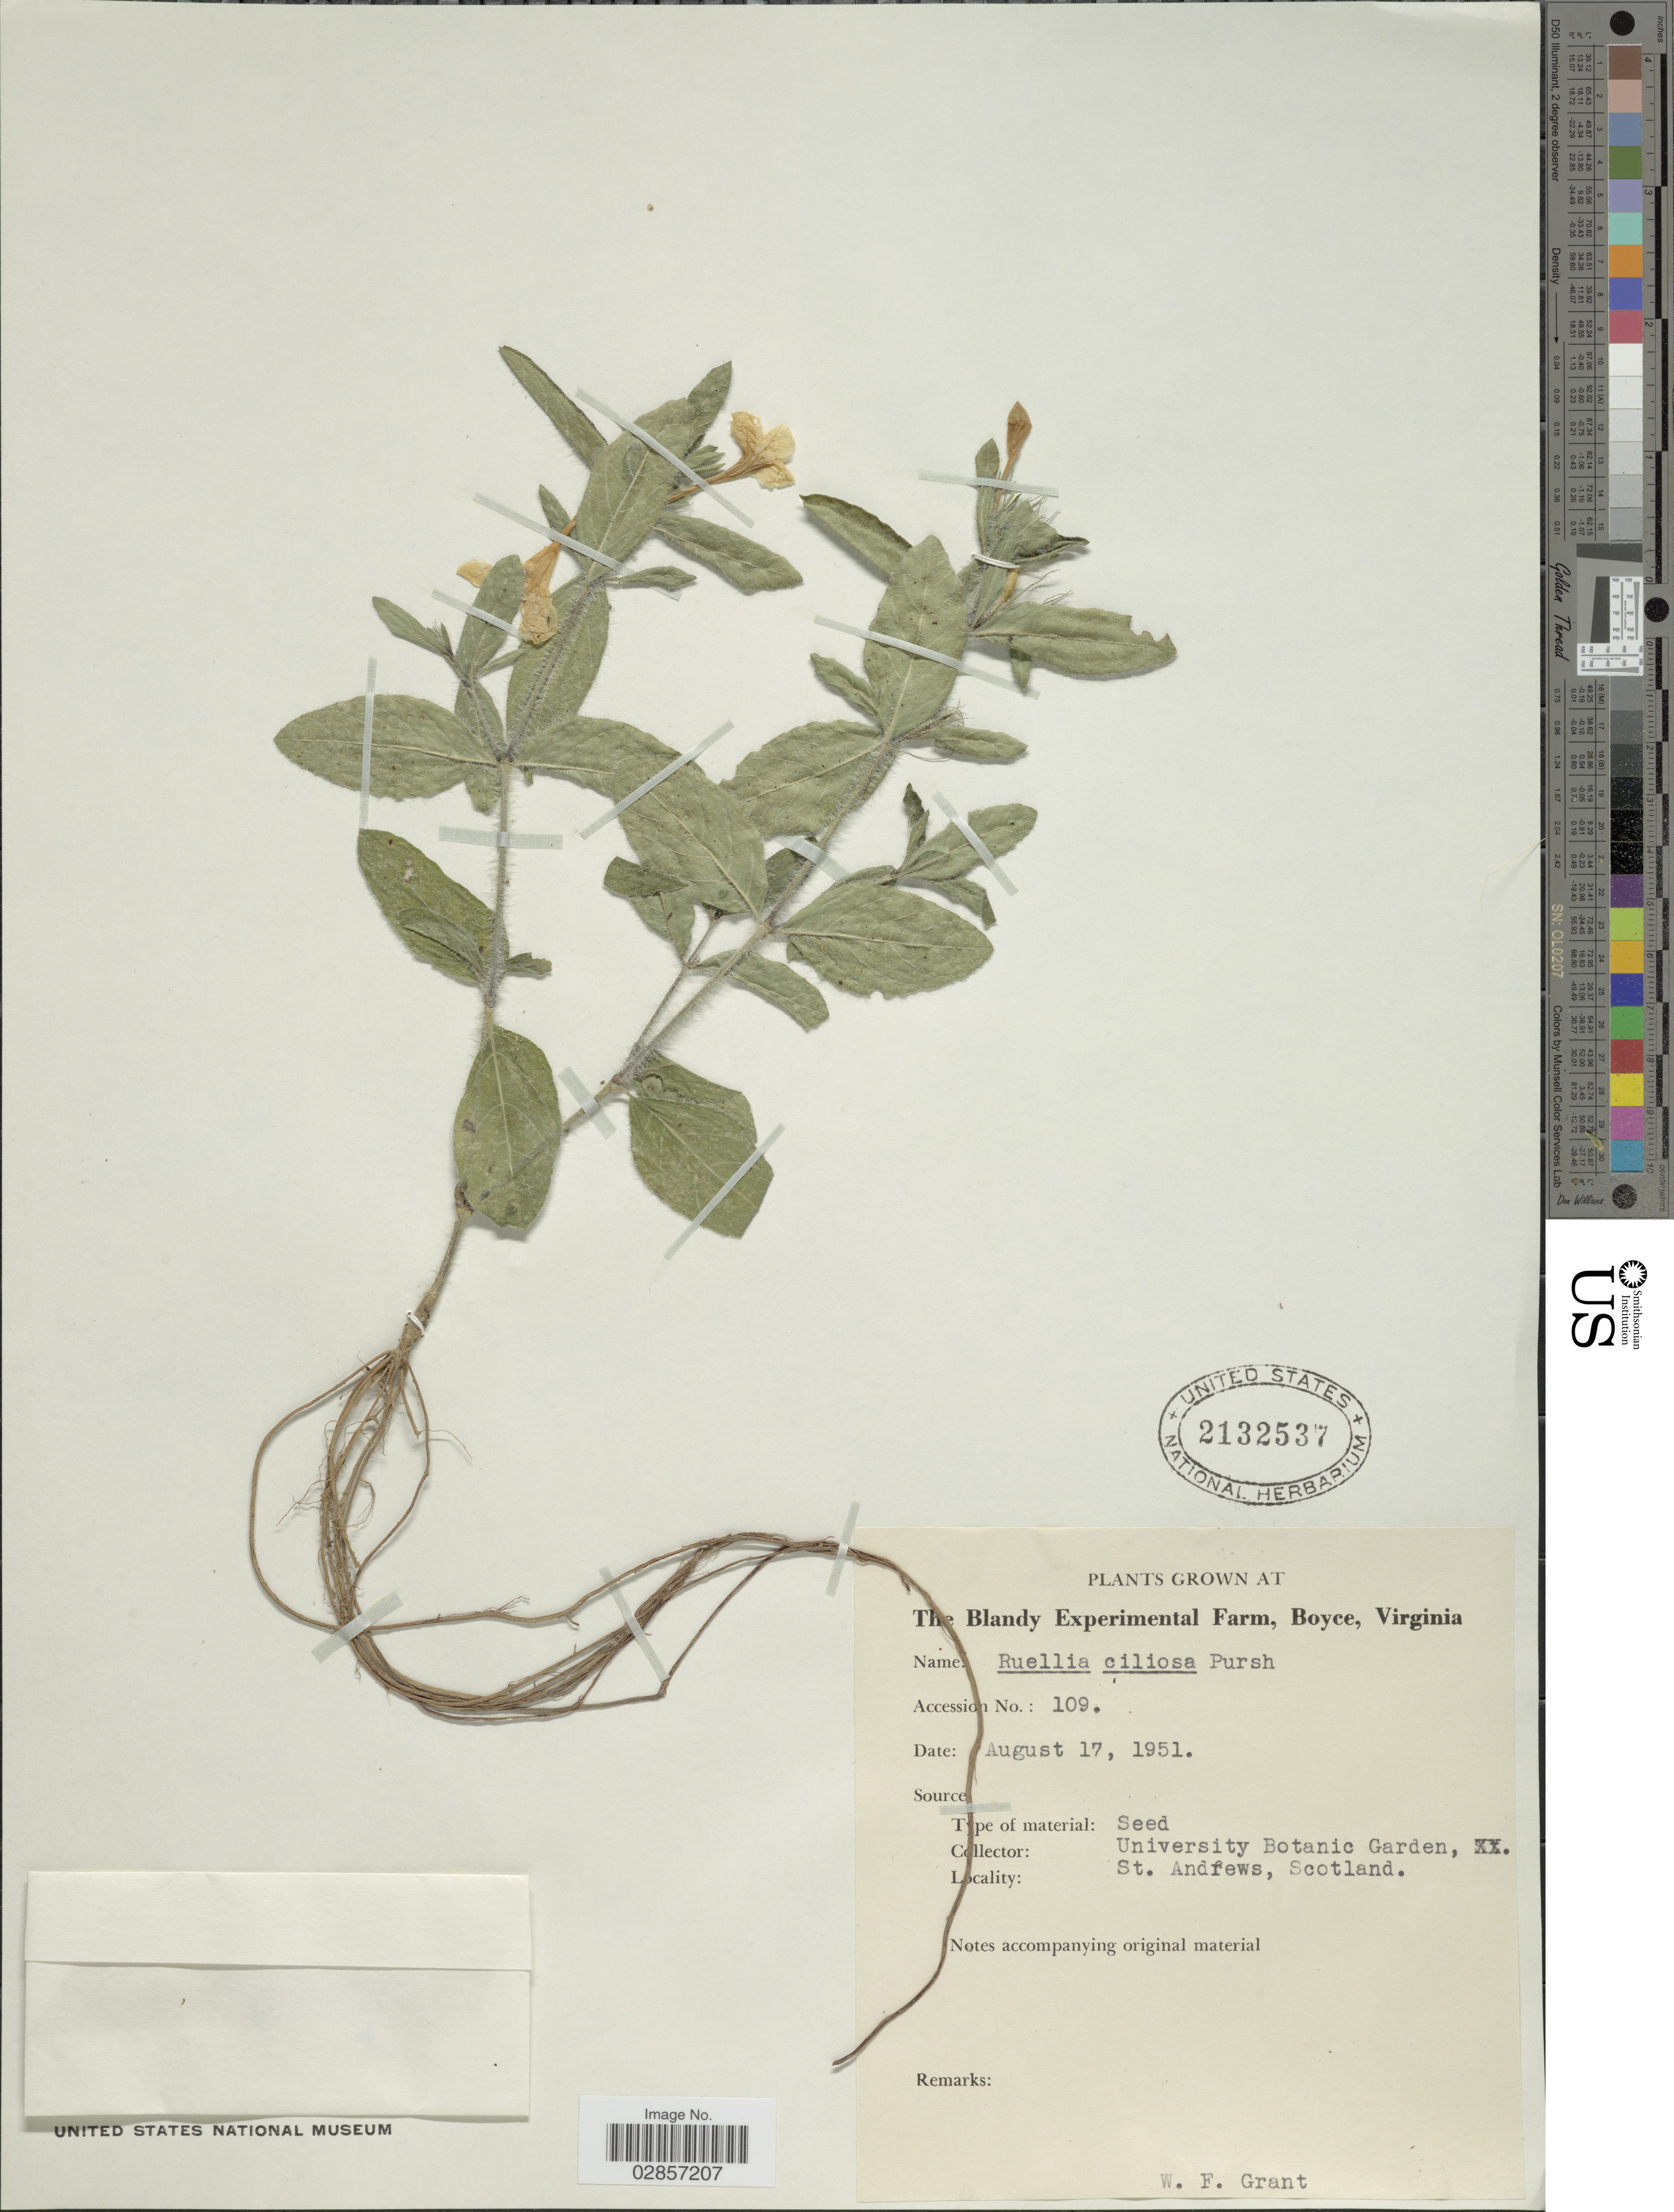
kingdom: Plantae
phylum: Tracheophyta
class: Magnoliopsida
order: Lamiales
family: Acanthaceae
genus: Ruellia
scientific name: Ruellia humilis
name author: Nutt.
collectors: University of Virginia Botanic Garden & W. Grant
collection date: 1951-08-17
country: United Kingdom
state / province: Scotland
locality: The Blandy Experimental Farm, Boyce, Virginia.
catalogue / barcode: US 2132537